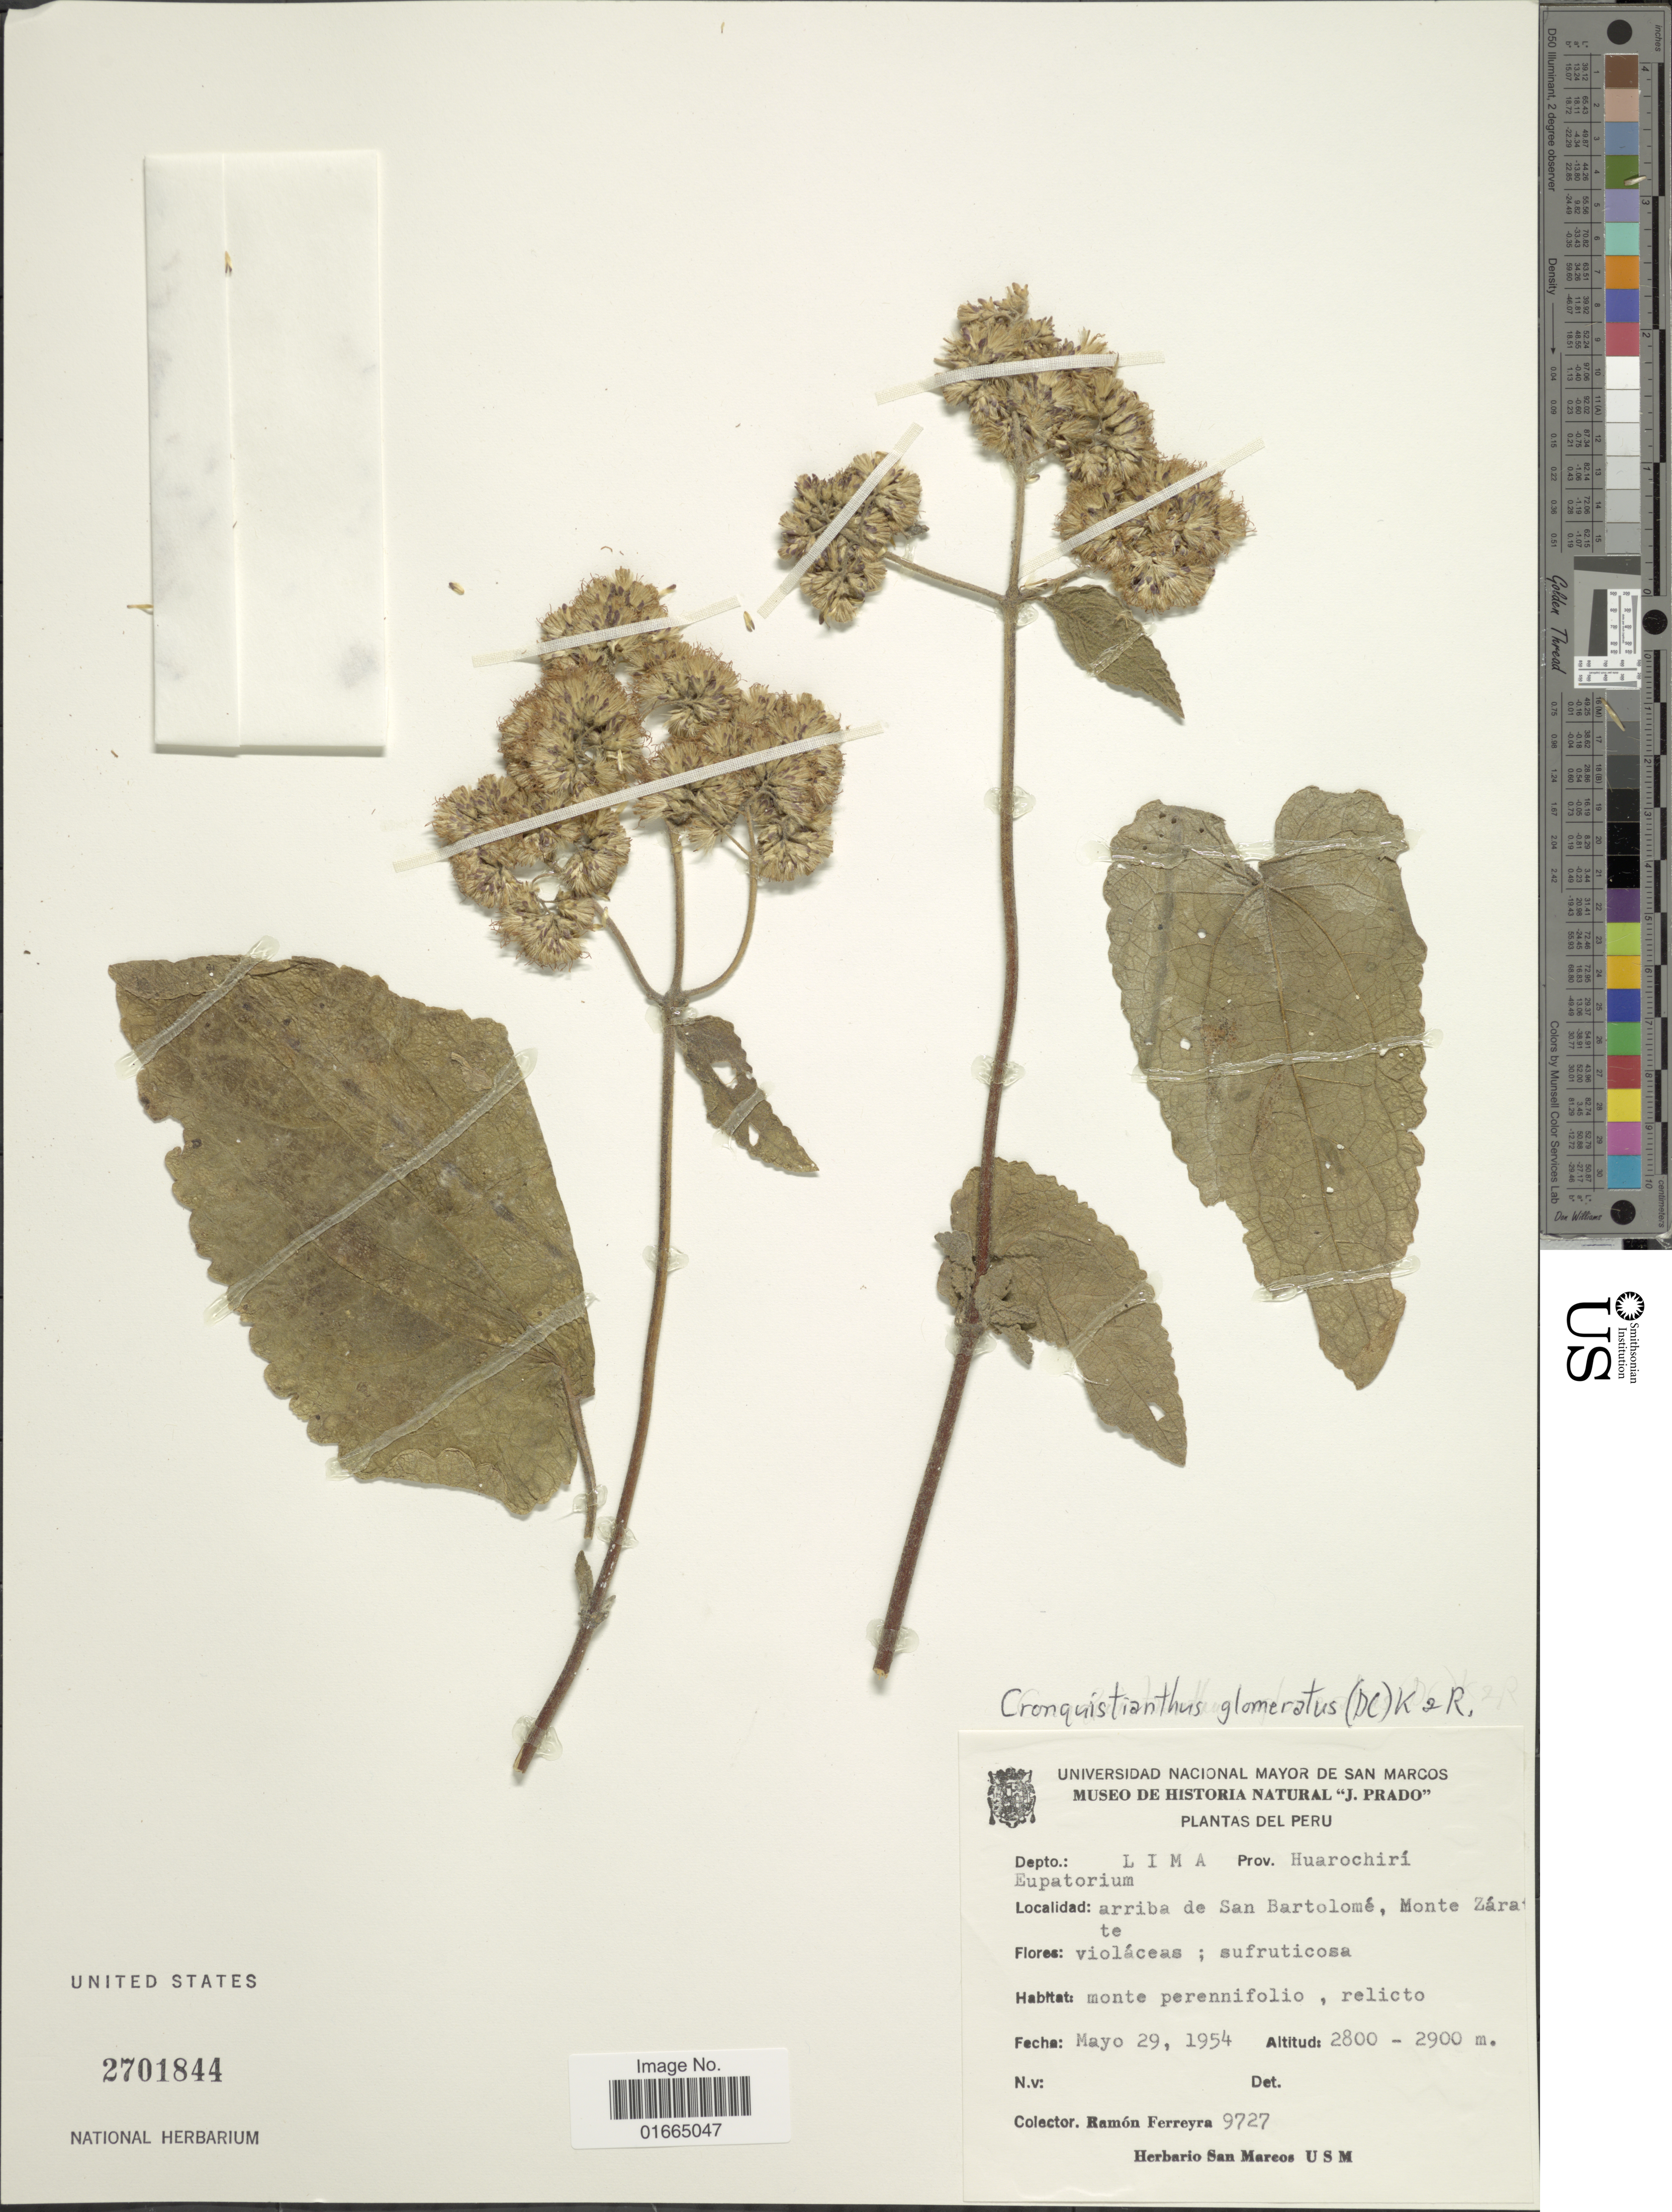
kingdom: Plantae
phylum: Tracheophyta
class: Magnoliopsida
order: Asterales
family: Asteraceae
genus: Cronquistianthus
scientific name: Cronquistianthus glomeratus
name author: (DC.) R.M. King & H. Rob.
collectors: R. A. Ferreyra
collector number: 9727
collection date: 1954-05-29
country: Peru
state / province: Lima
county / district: Huarochirí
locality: Arriba de San Bartolomé, Monte Zárate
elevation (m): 2800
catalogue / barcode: US 2701844